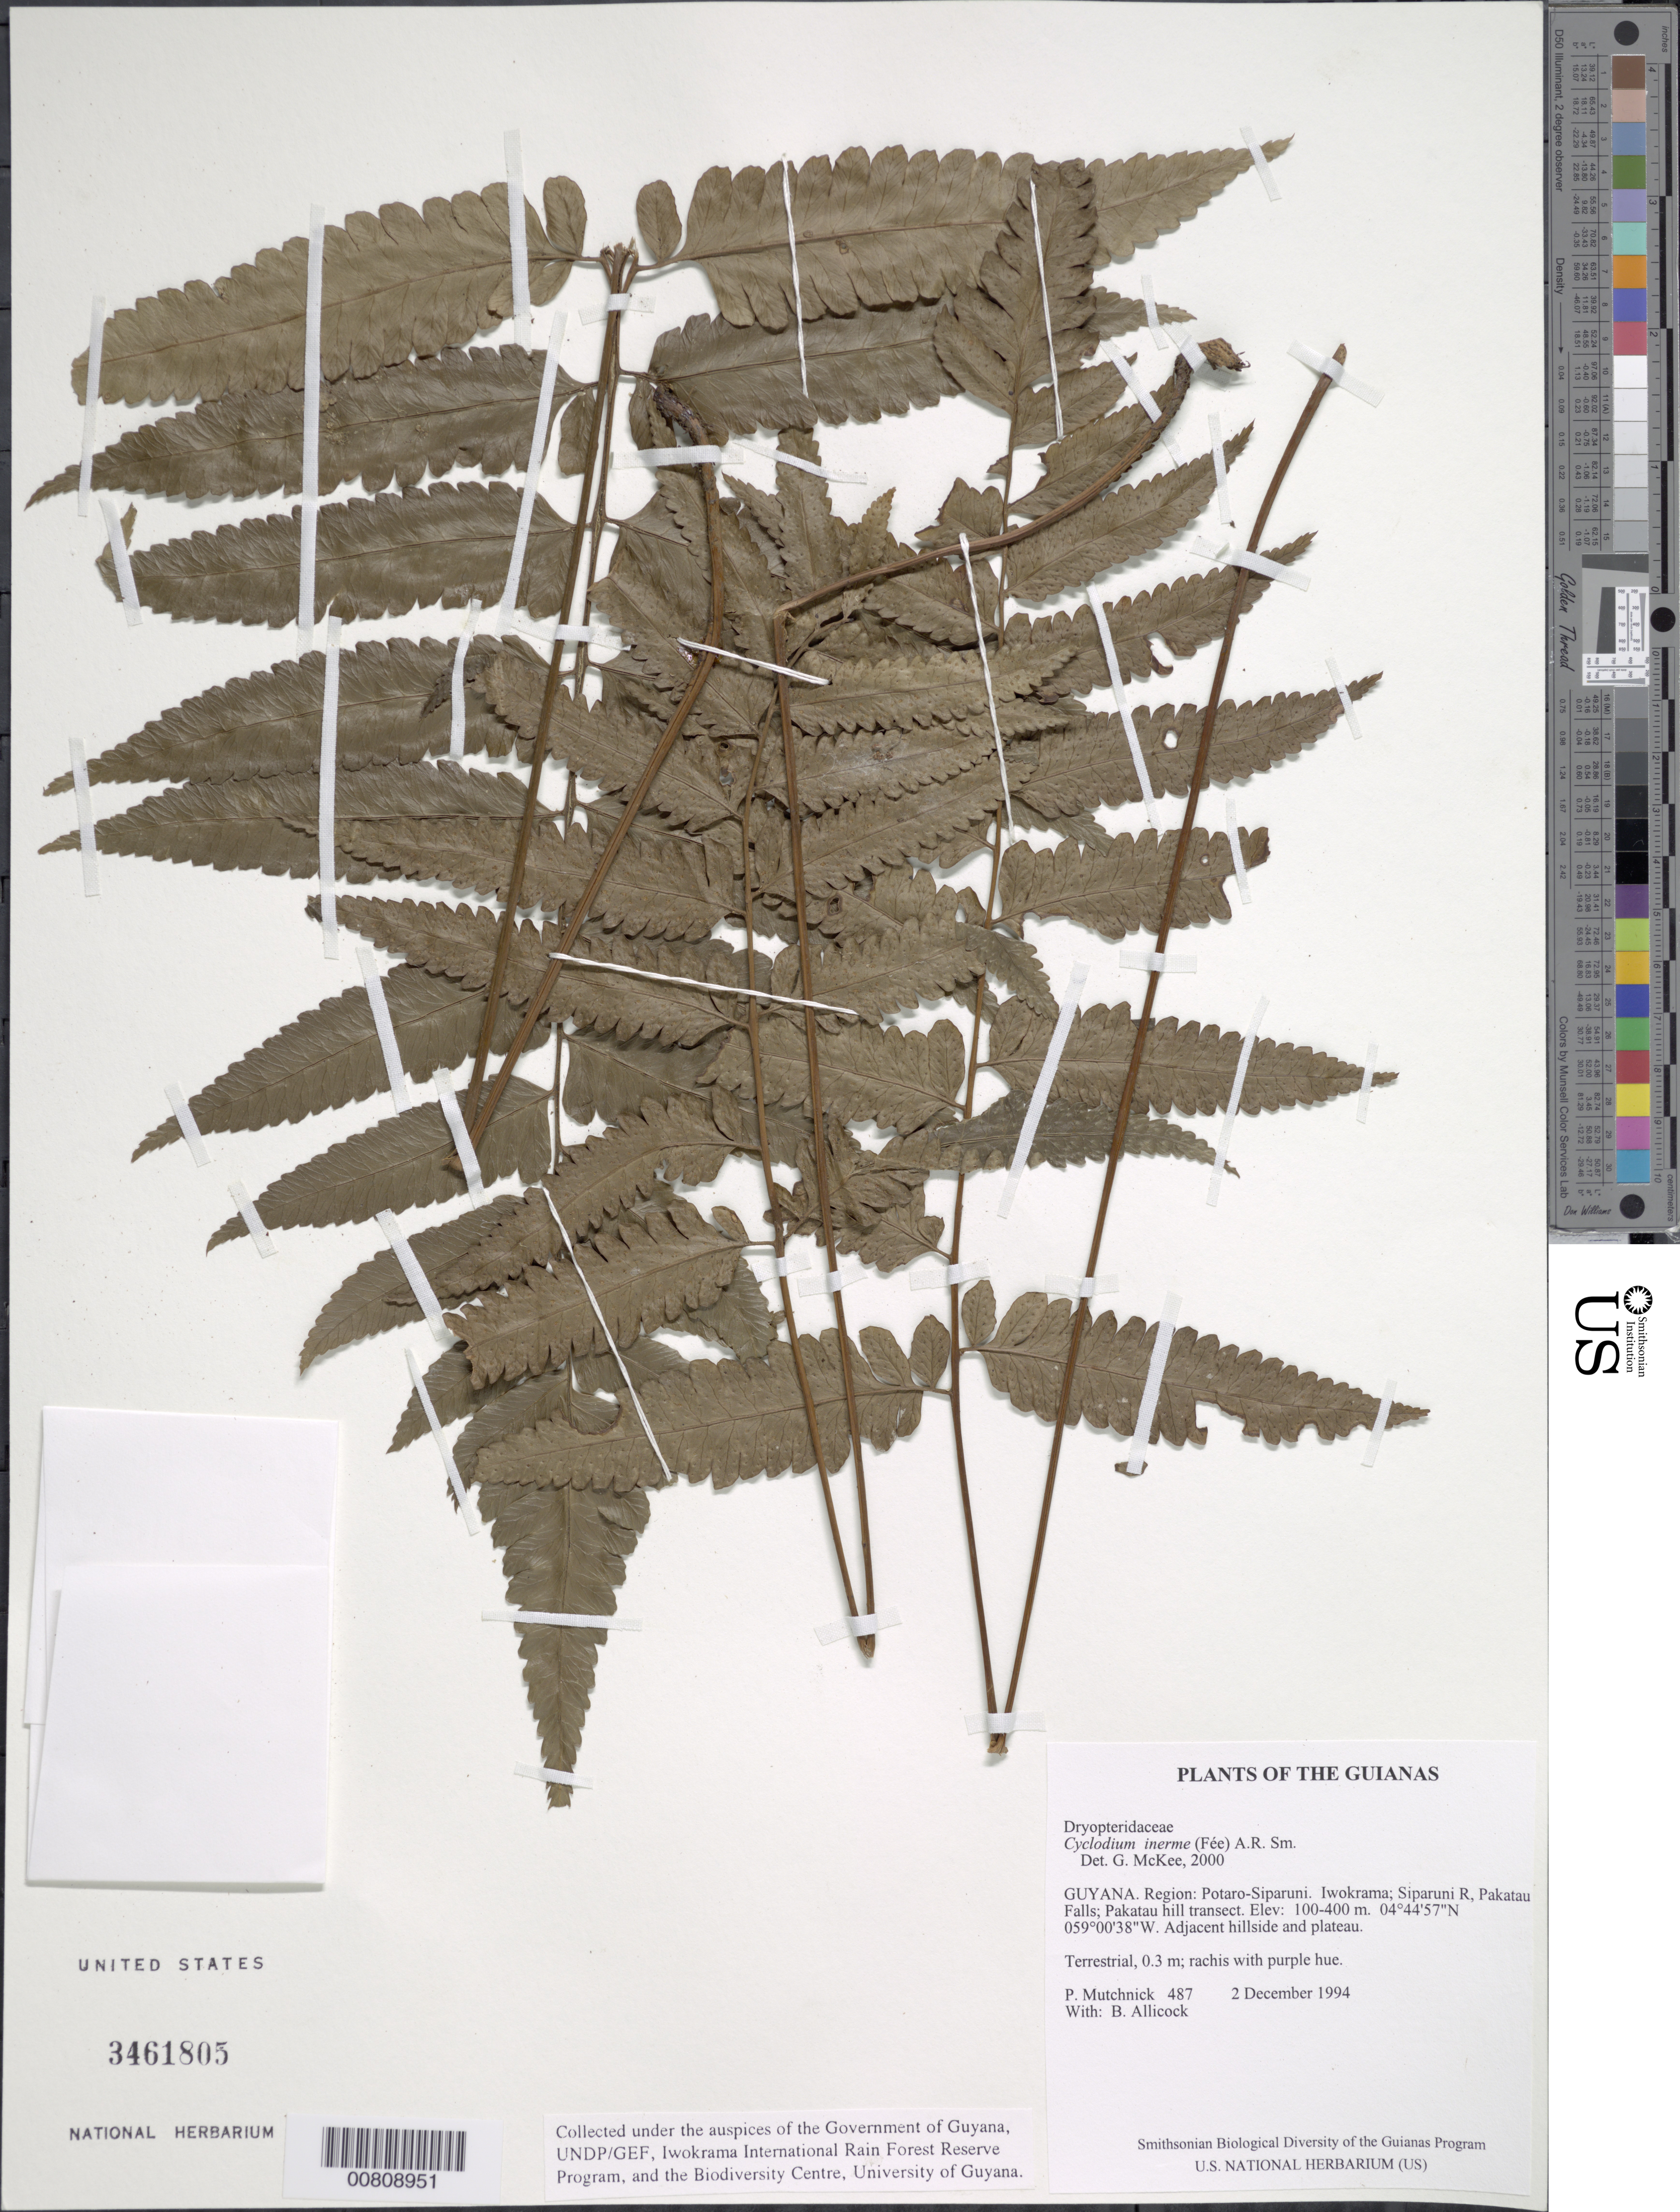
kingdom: Plantae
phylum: Tracheophyta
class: Polypodiopsida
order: Polypodiales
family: Dryopteridaceae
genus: Cyclodium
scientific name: Cyclodium inerme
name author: (Fée) A.R. Sm.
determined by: McKee, G. S., (US), NMNH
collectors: P. Mutchnick & B. Allicock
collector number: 487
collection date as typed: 2 December 1994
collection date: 1994-12-02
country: Guyana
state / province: Potaro-Siparuni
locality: Iwokrama; Siparuni R, Pakatau Falls; Pakatau hill transect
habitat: Adjacent hillside and plateau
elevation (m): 100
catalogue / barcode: US 3461805